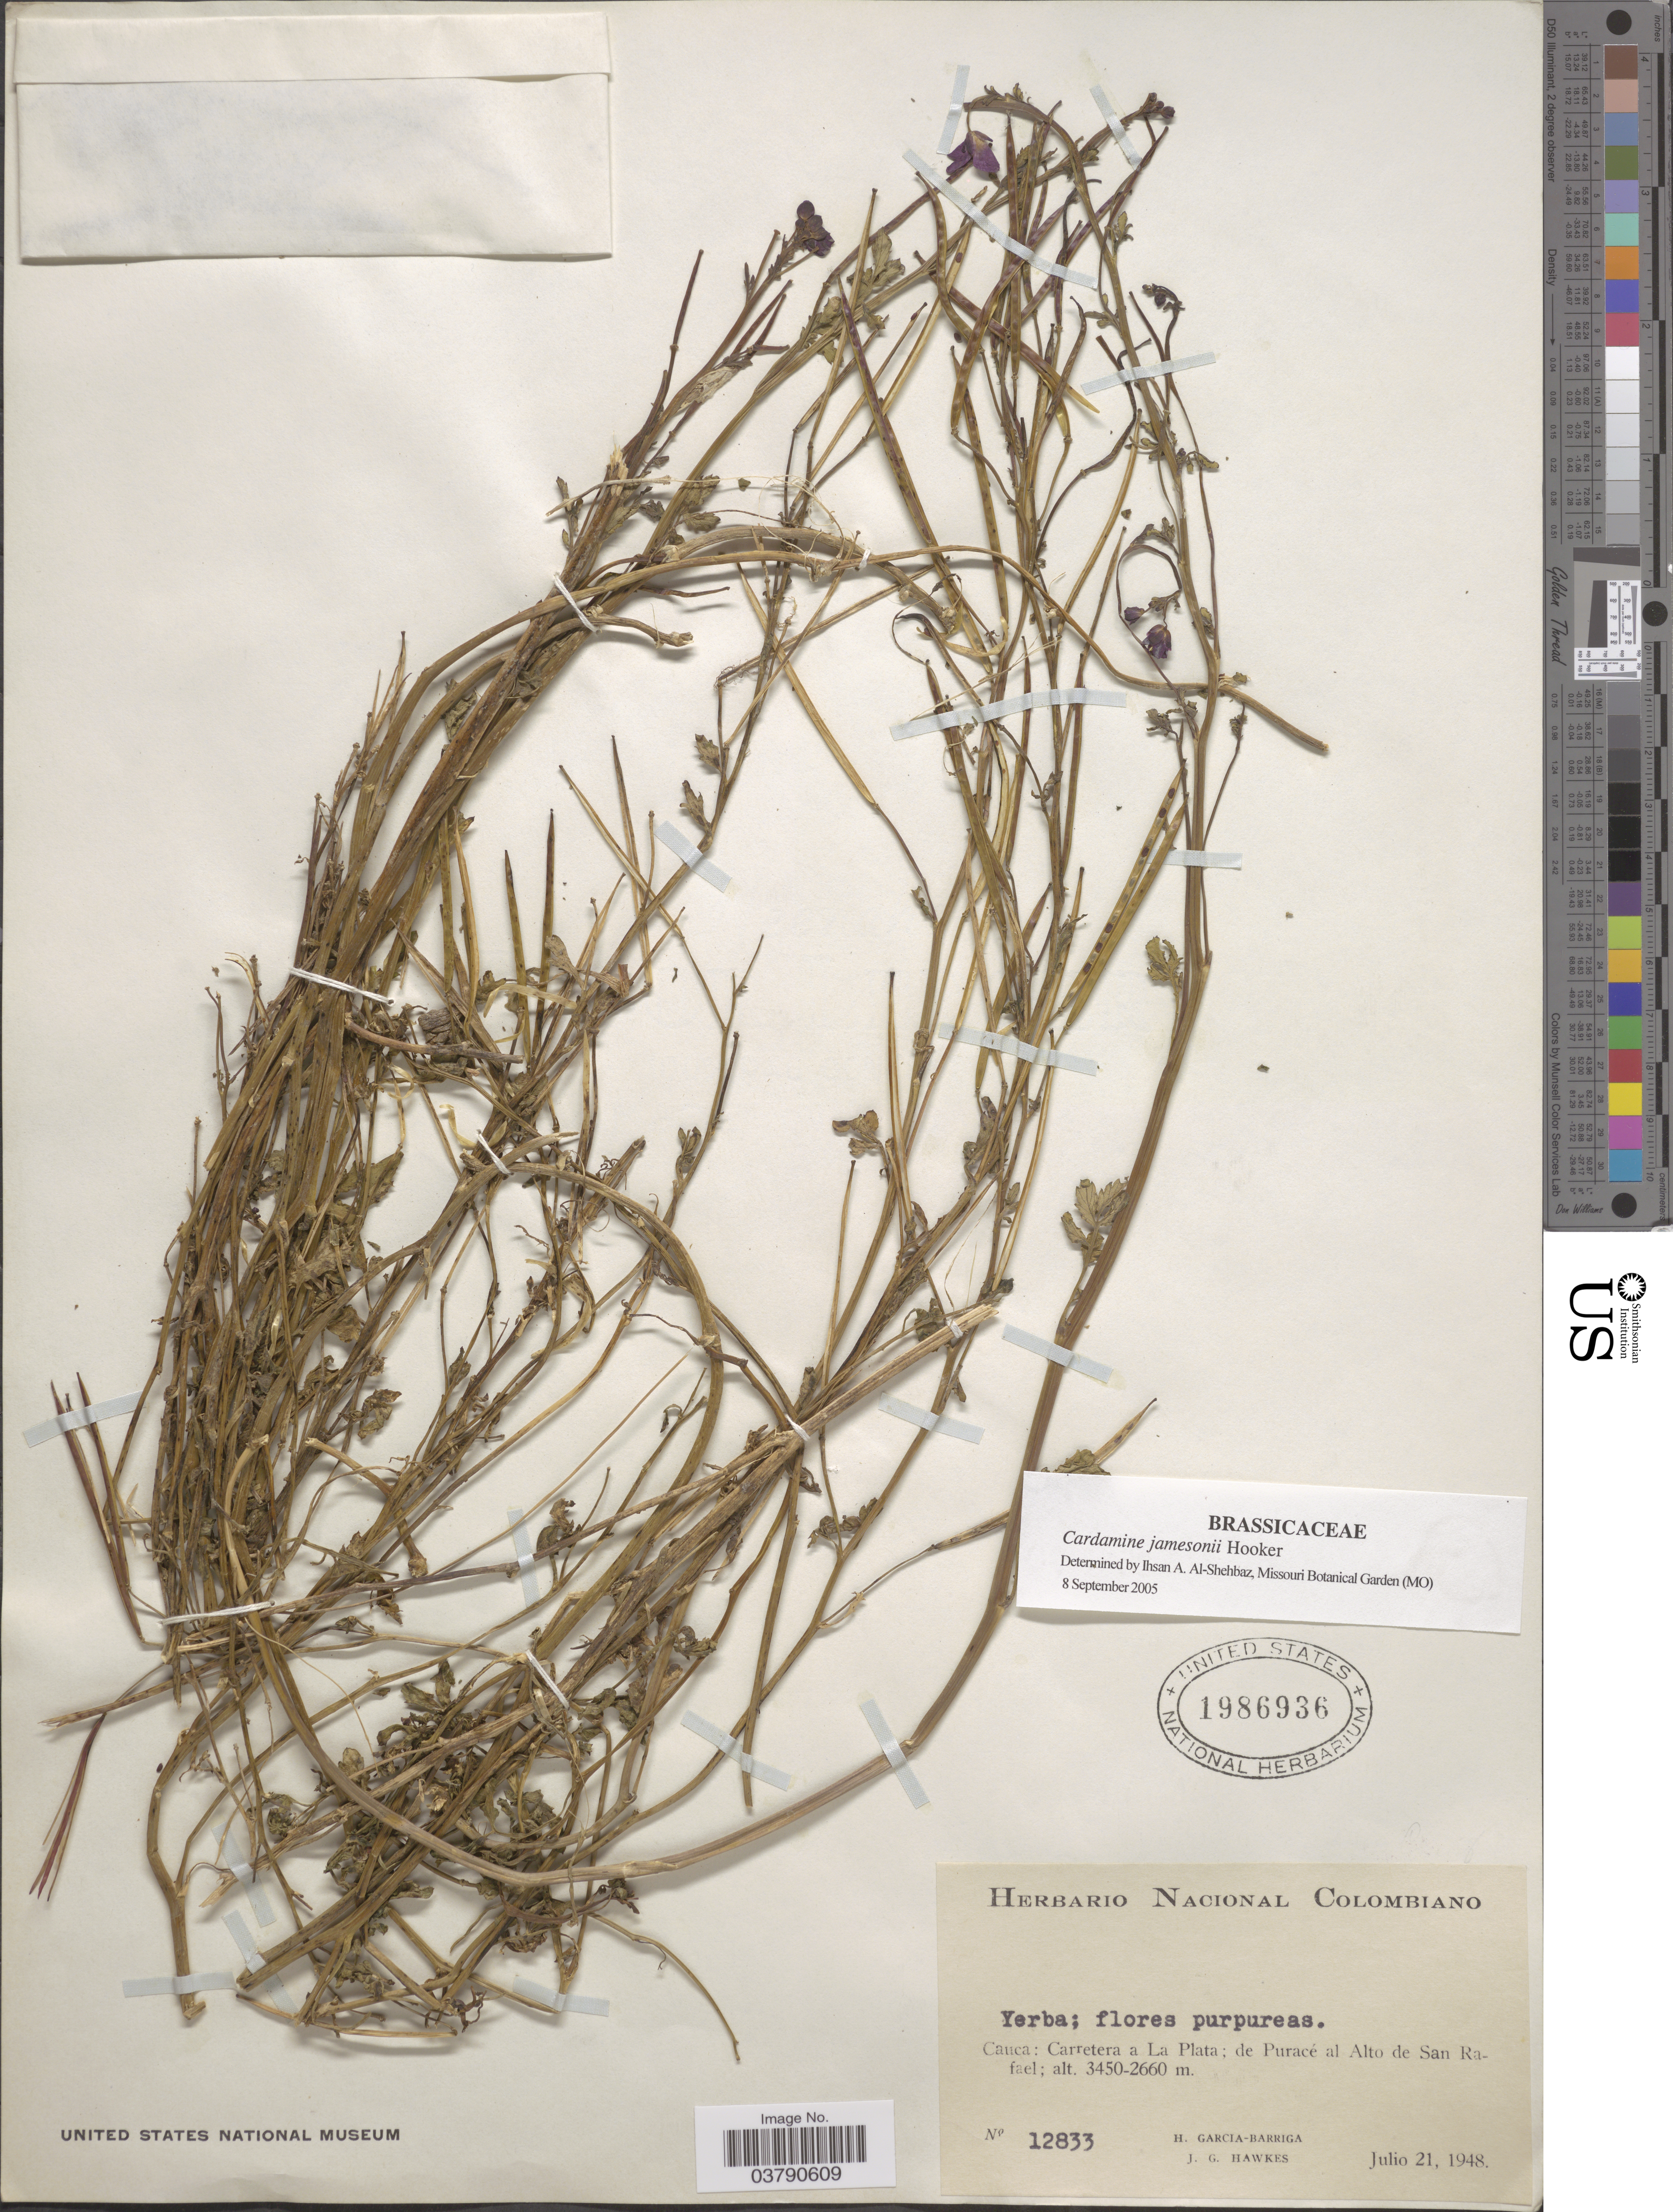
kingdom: Plantae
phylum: Tracheophyta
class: Magnoliopsida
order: Brassicales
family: Brassicaceae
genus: Cardamine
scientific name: Cardamine jamesonii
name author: Hook.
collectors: H. García Barriga & J. Hawkes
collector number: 12833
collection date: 1948-07-21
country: Colombia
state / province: Cauca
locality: Carretera a La Plata; de Puracé al Alto de San Rafael.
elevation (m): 2660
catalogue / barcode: US 1986936